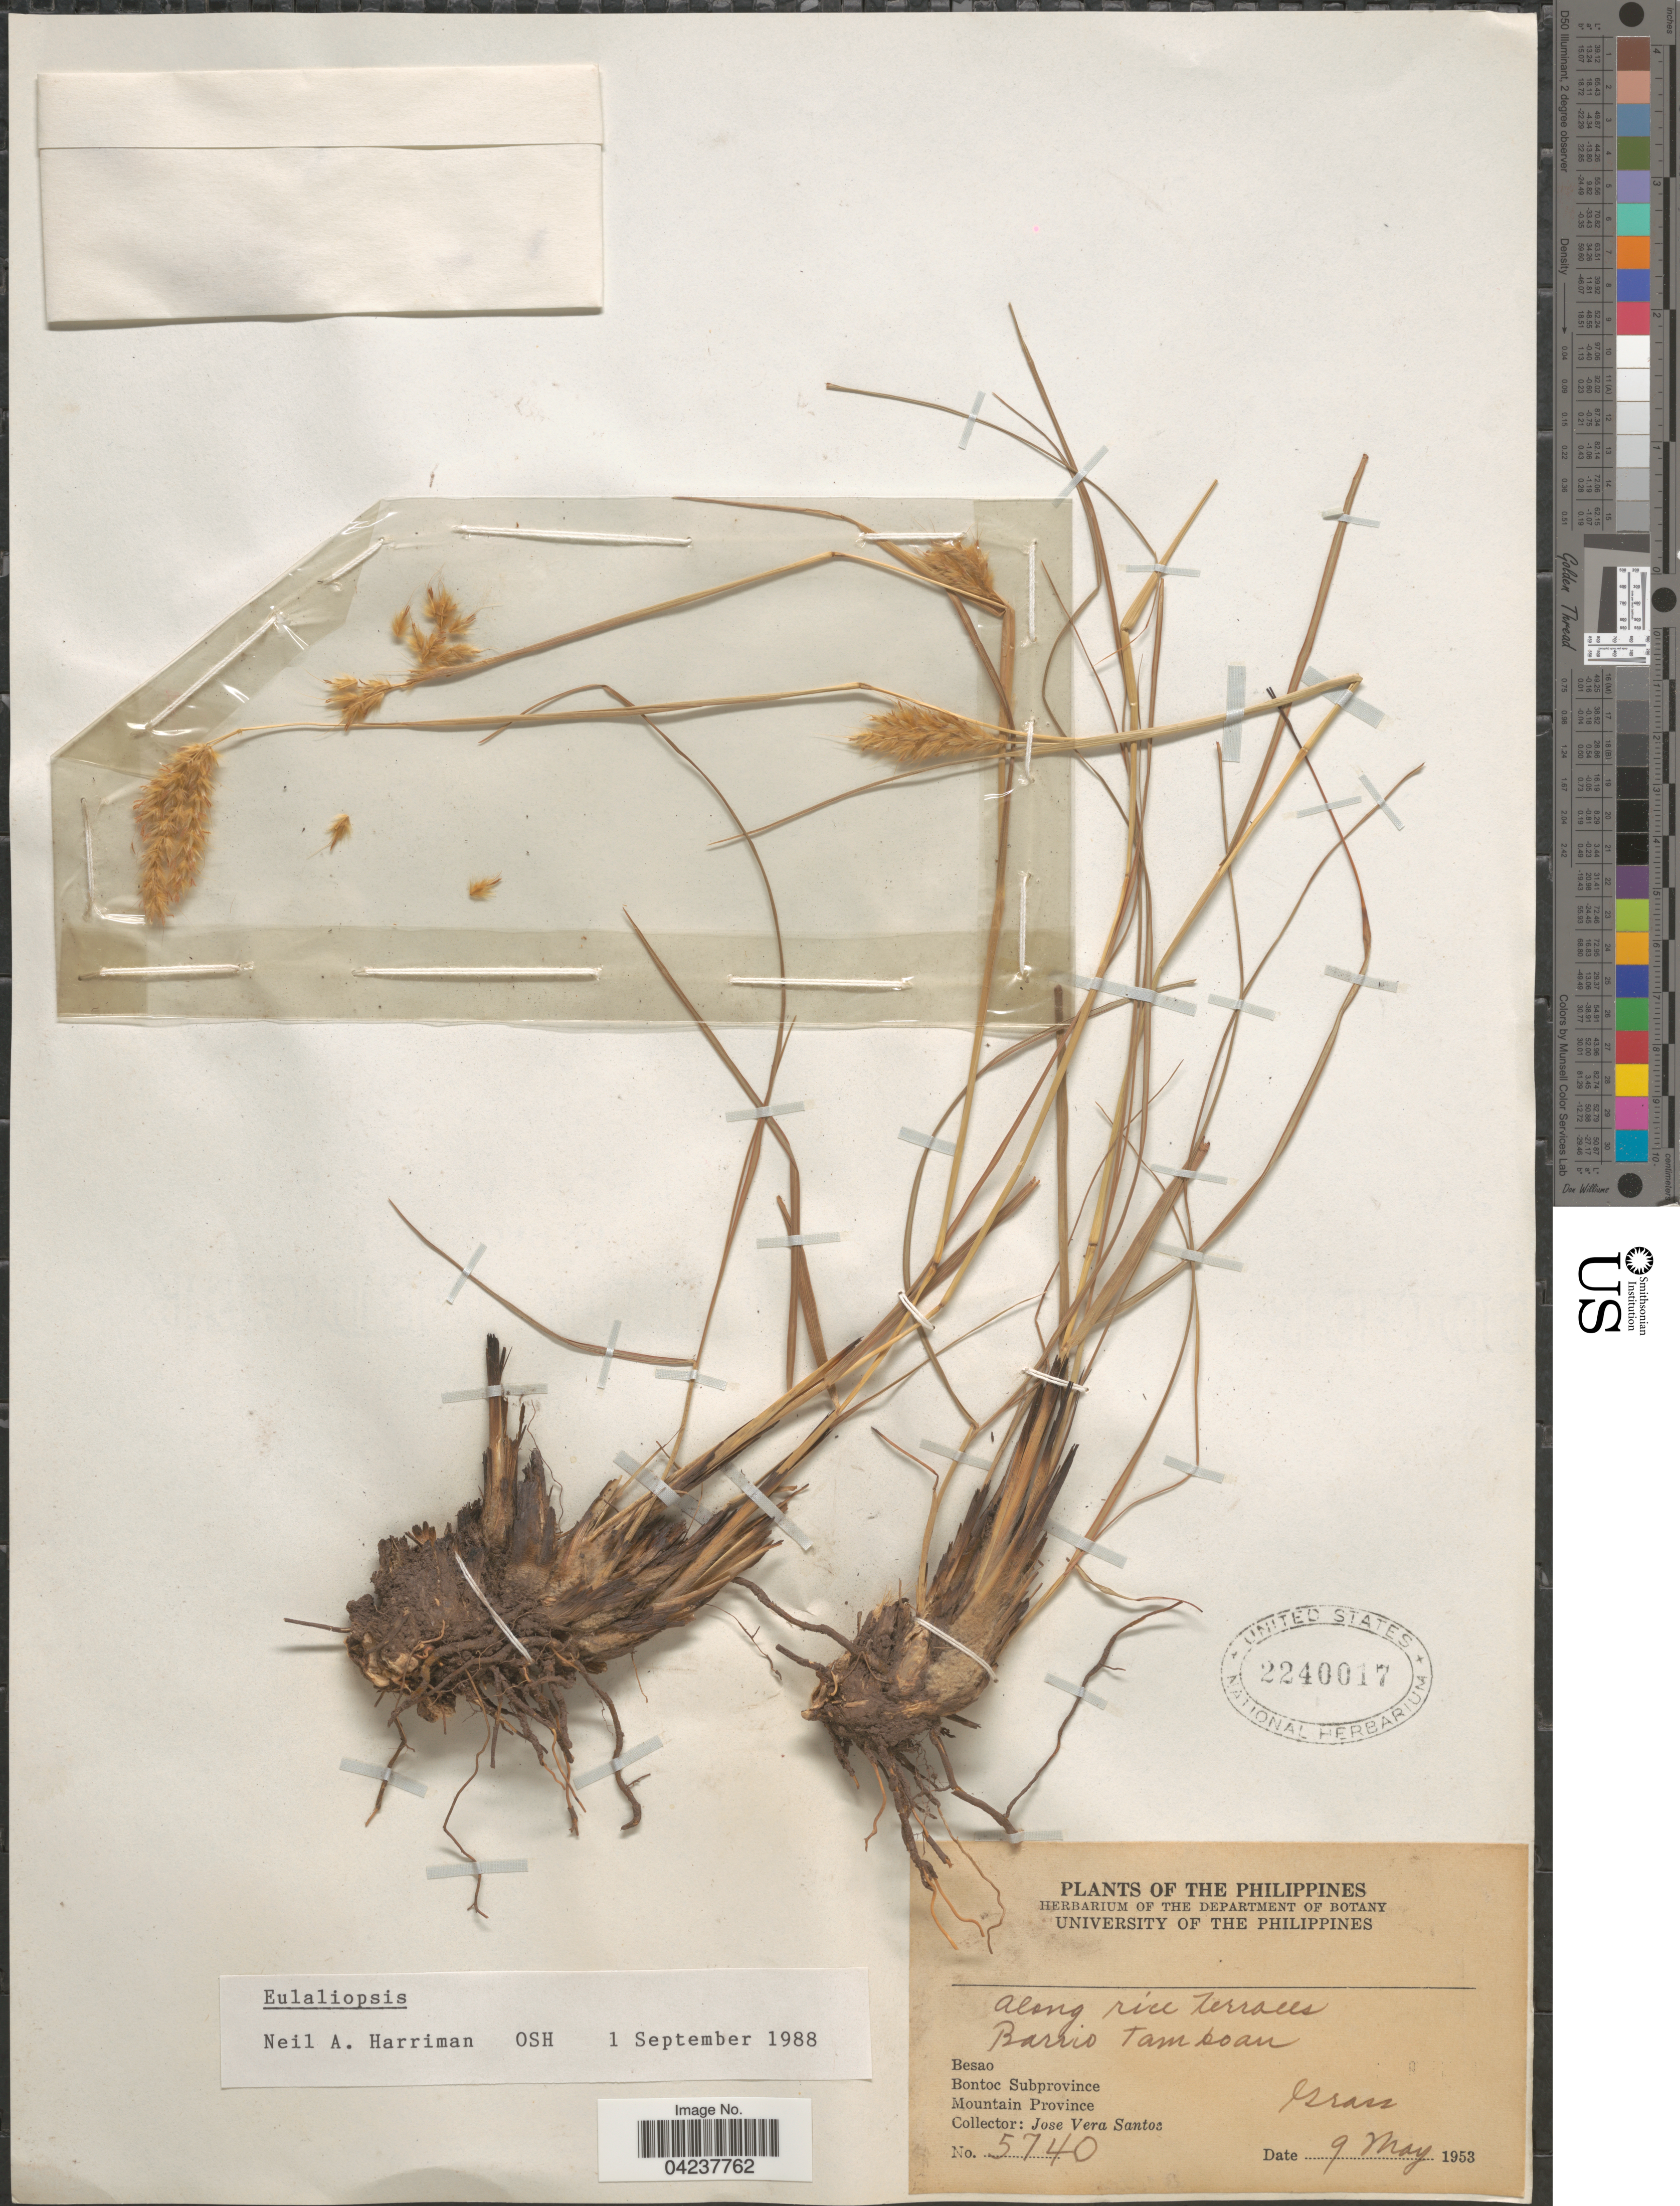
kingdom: Plantae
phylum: Tracheophyta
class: Liliopsida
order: Poales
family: Poaceae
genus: Eulaliopsis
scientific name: Eulaliopsis sp.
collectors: J. Santos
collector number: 5740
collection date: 1953-05-09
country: Philippines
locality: Along rice terraces. Barrio Tamboan. Besao. Bontoc Subprovince. Mountain Province.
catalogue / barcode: US 2240017